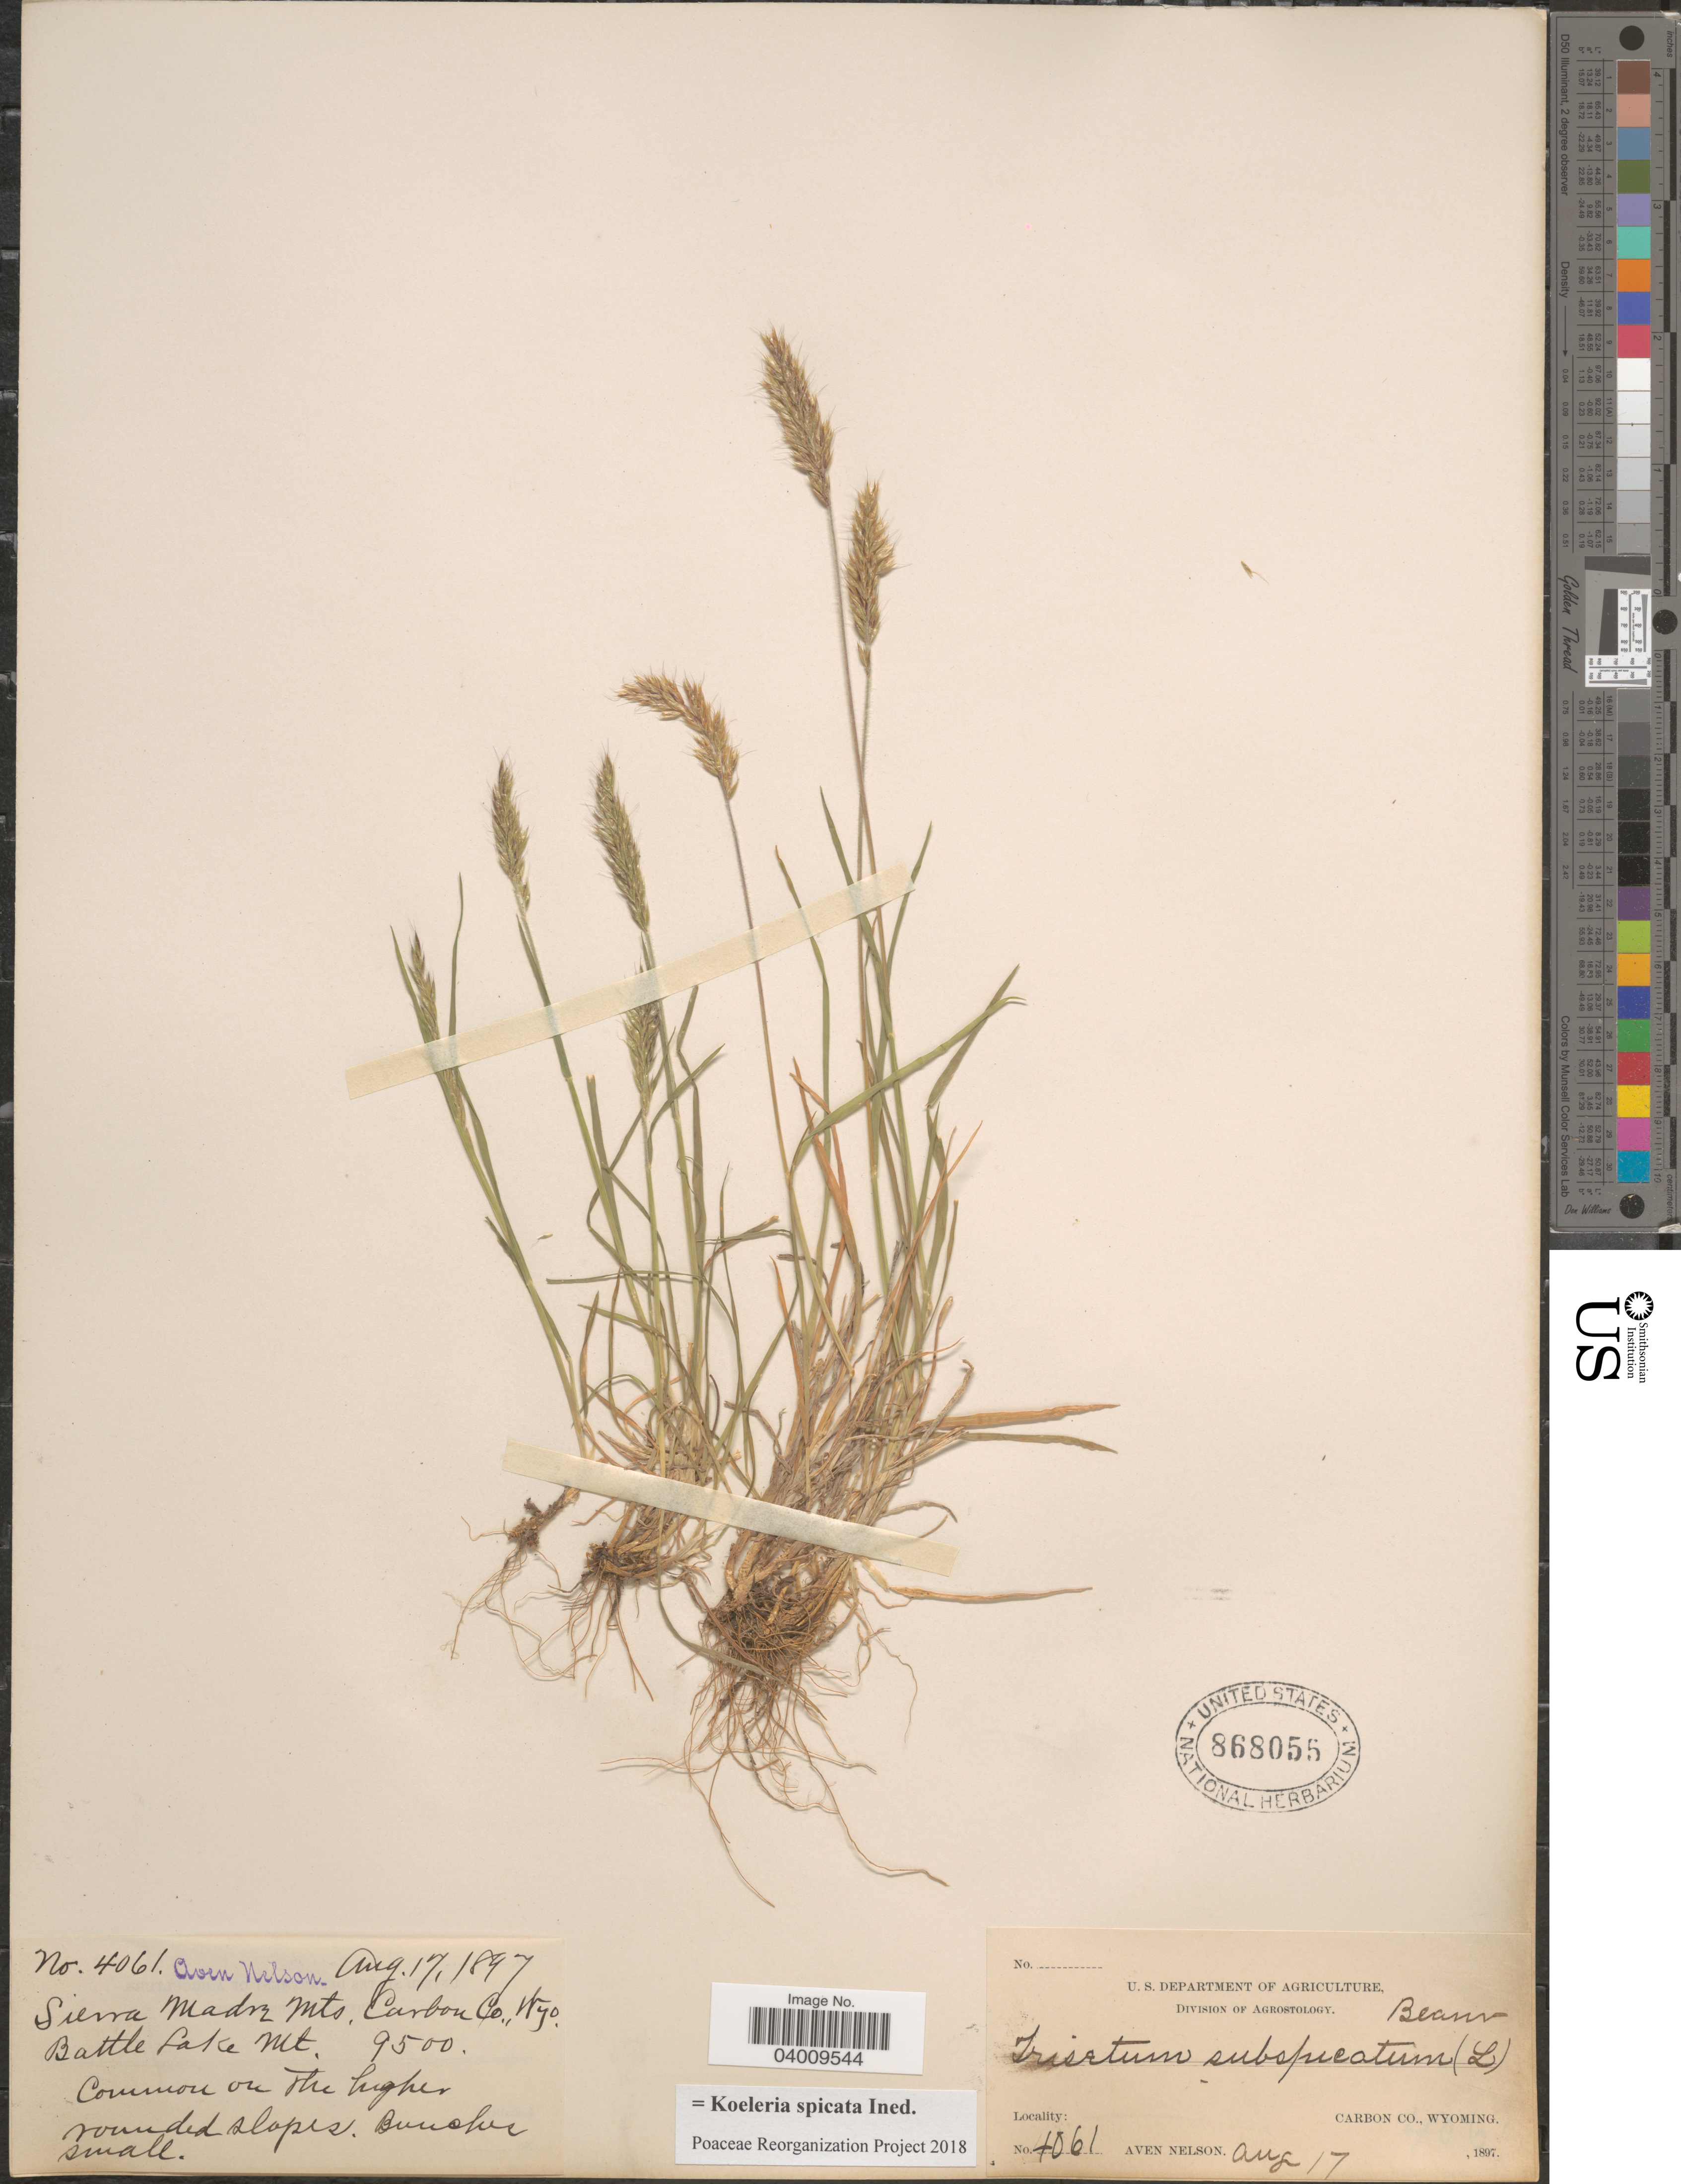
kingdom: Plantae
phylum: Tracheophyta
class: Liliopsida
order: Poales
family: Poaceae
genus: Koeleria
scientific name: Koeleria spicata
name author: (L.) Barberá et al.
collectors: A. Nelson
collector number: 4061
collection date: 1897-08-17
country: United States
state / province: Wyoming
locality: Sierra Madre Mts. carbon Co. Battle Lake Mt.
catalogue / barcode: US 868055